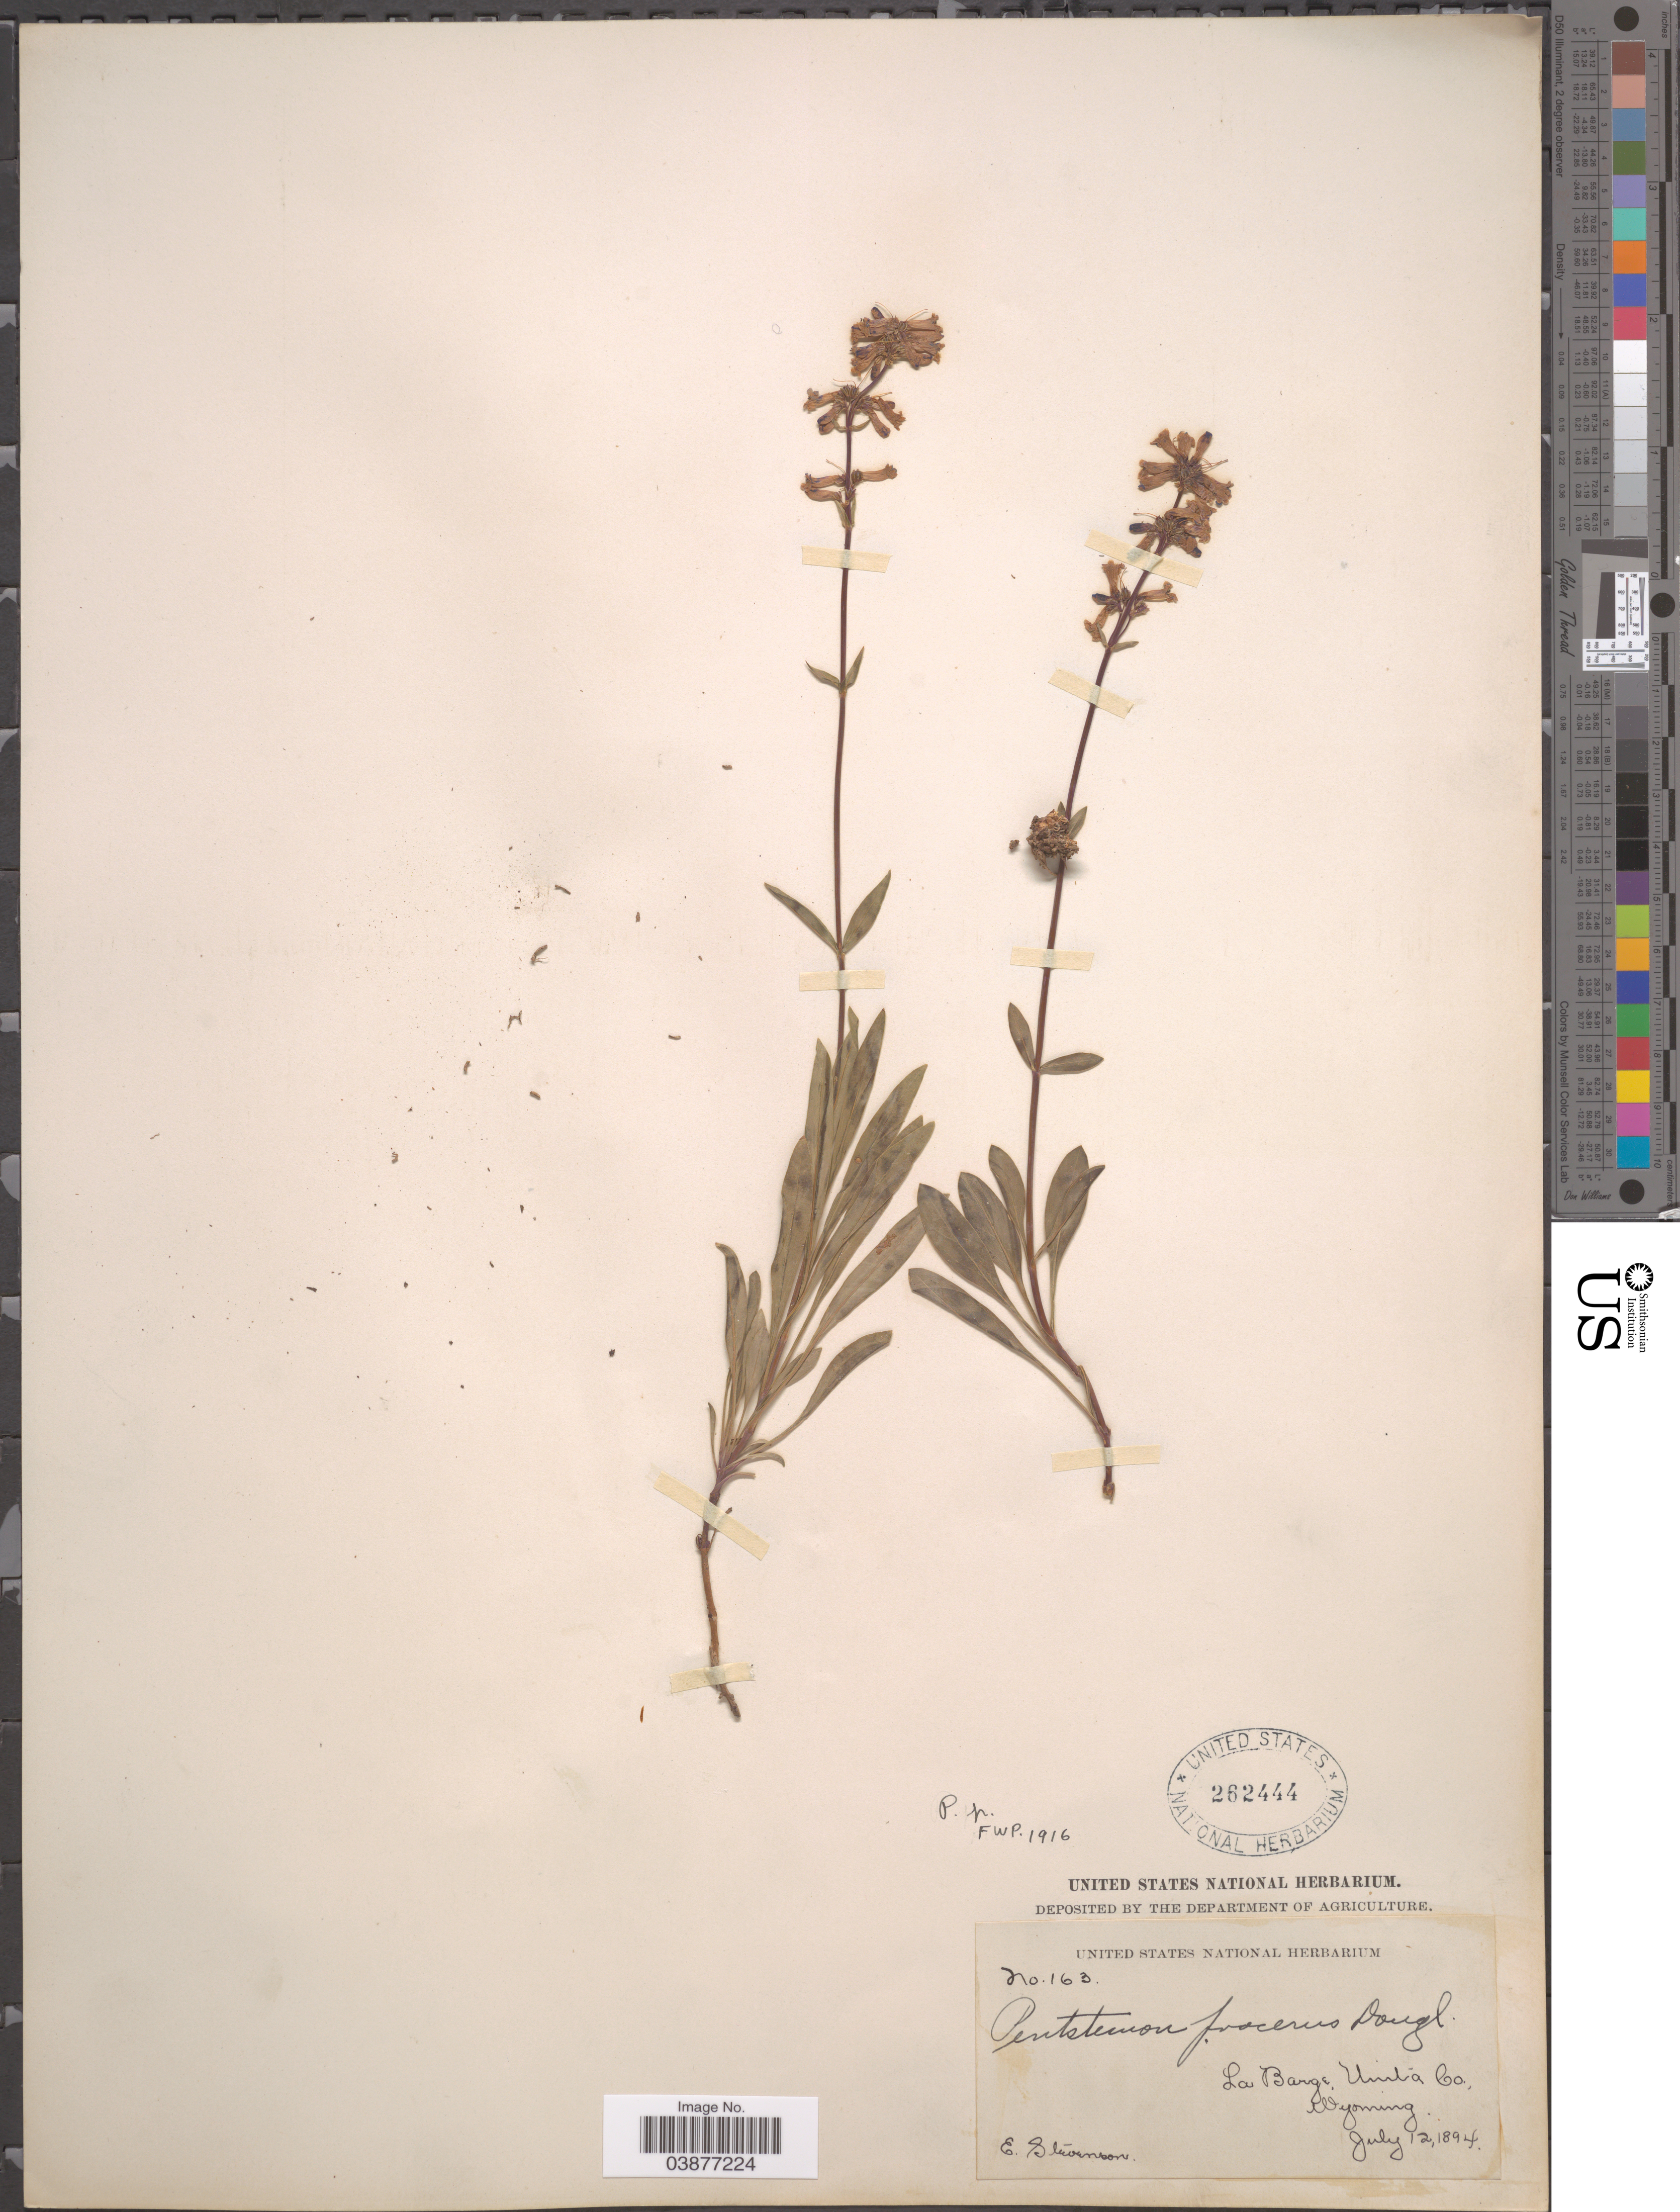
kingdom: Plantae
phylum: Tracheophyta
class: Magnoliopsida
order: Lamiales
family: Plantaginaceae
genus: Penstemon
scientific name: Penstemon procerus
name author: Douglas ex Graham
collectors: E. Stevenson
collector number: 163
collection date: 1894-07-12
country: United States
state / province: Wyoming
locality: La Barge, Uinta Co.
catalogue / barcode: US 262444